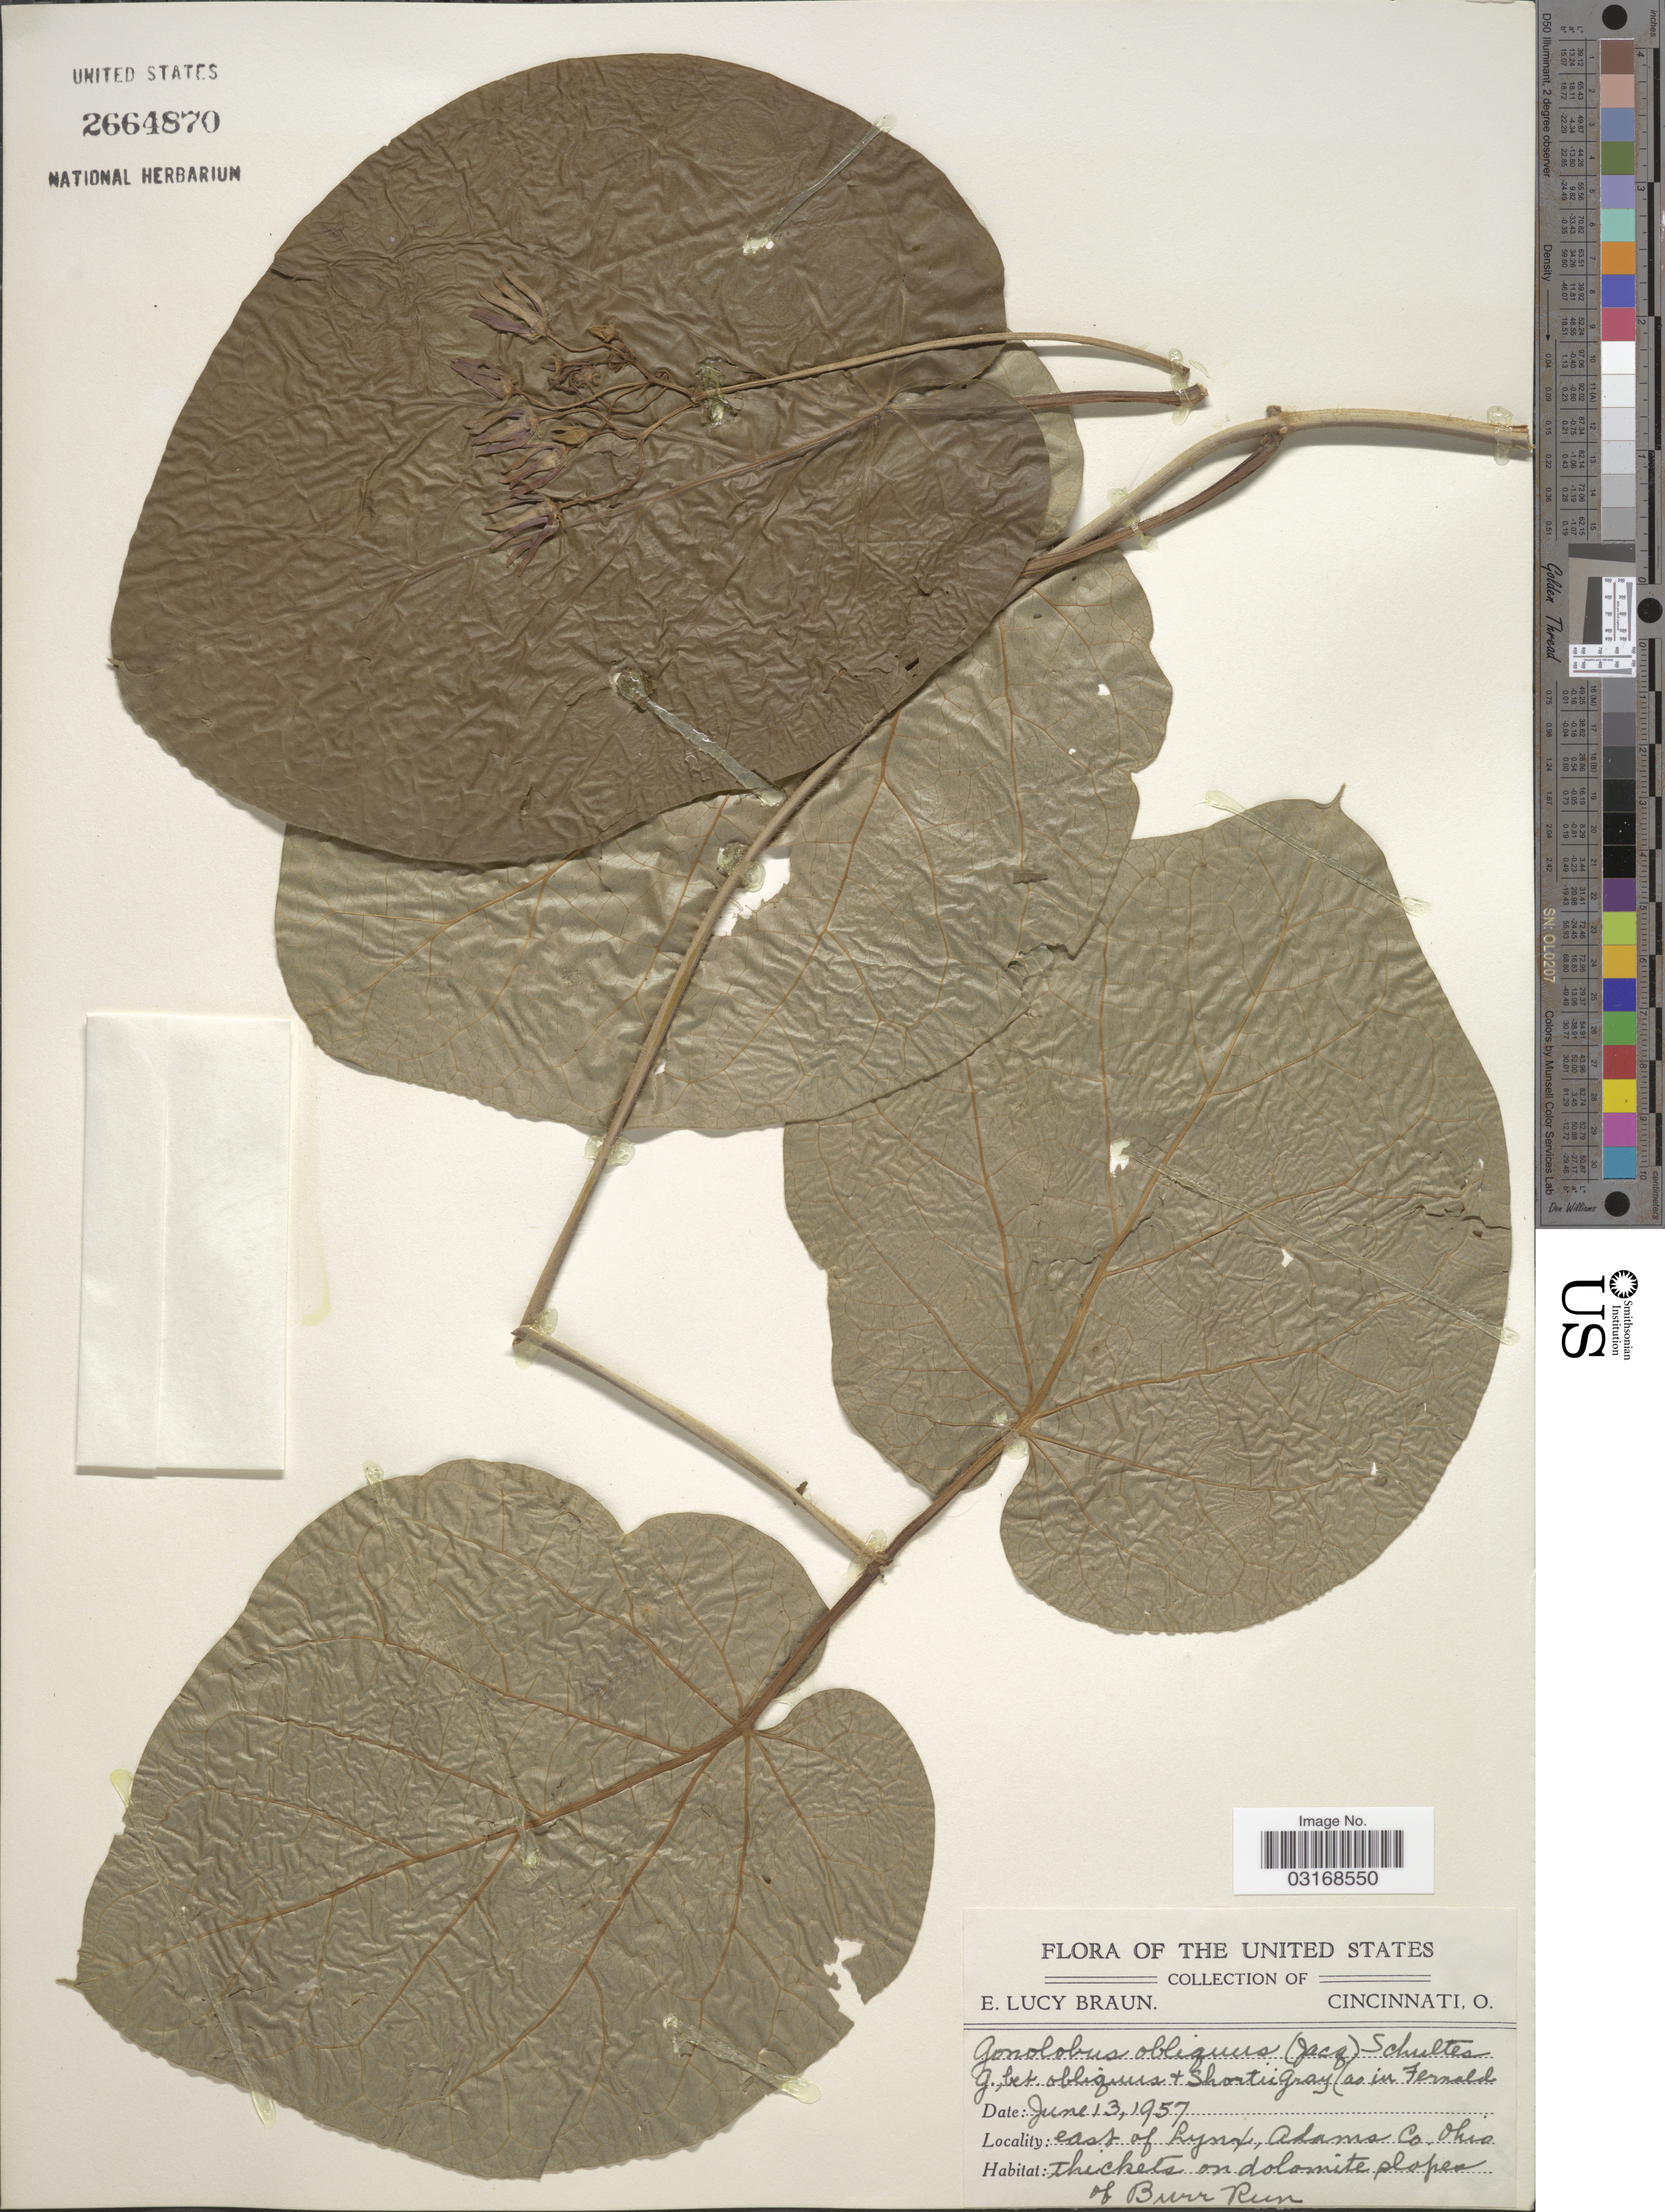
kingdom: Plantae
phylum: Tracheophyta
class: Magnoliopsida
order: Gentianales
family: Apocynaceae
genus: Matelea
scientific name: Matelea obliqua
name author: (Jacq.) Woodson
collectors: E. L. Braun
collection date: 1957-06-13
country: United States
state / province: Ohio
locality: East of Lynx, Adams Co. Slope of Burr Run.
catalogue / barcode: US 2664870